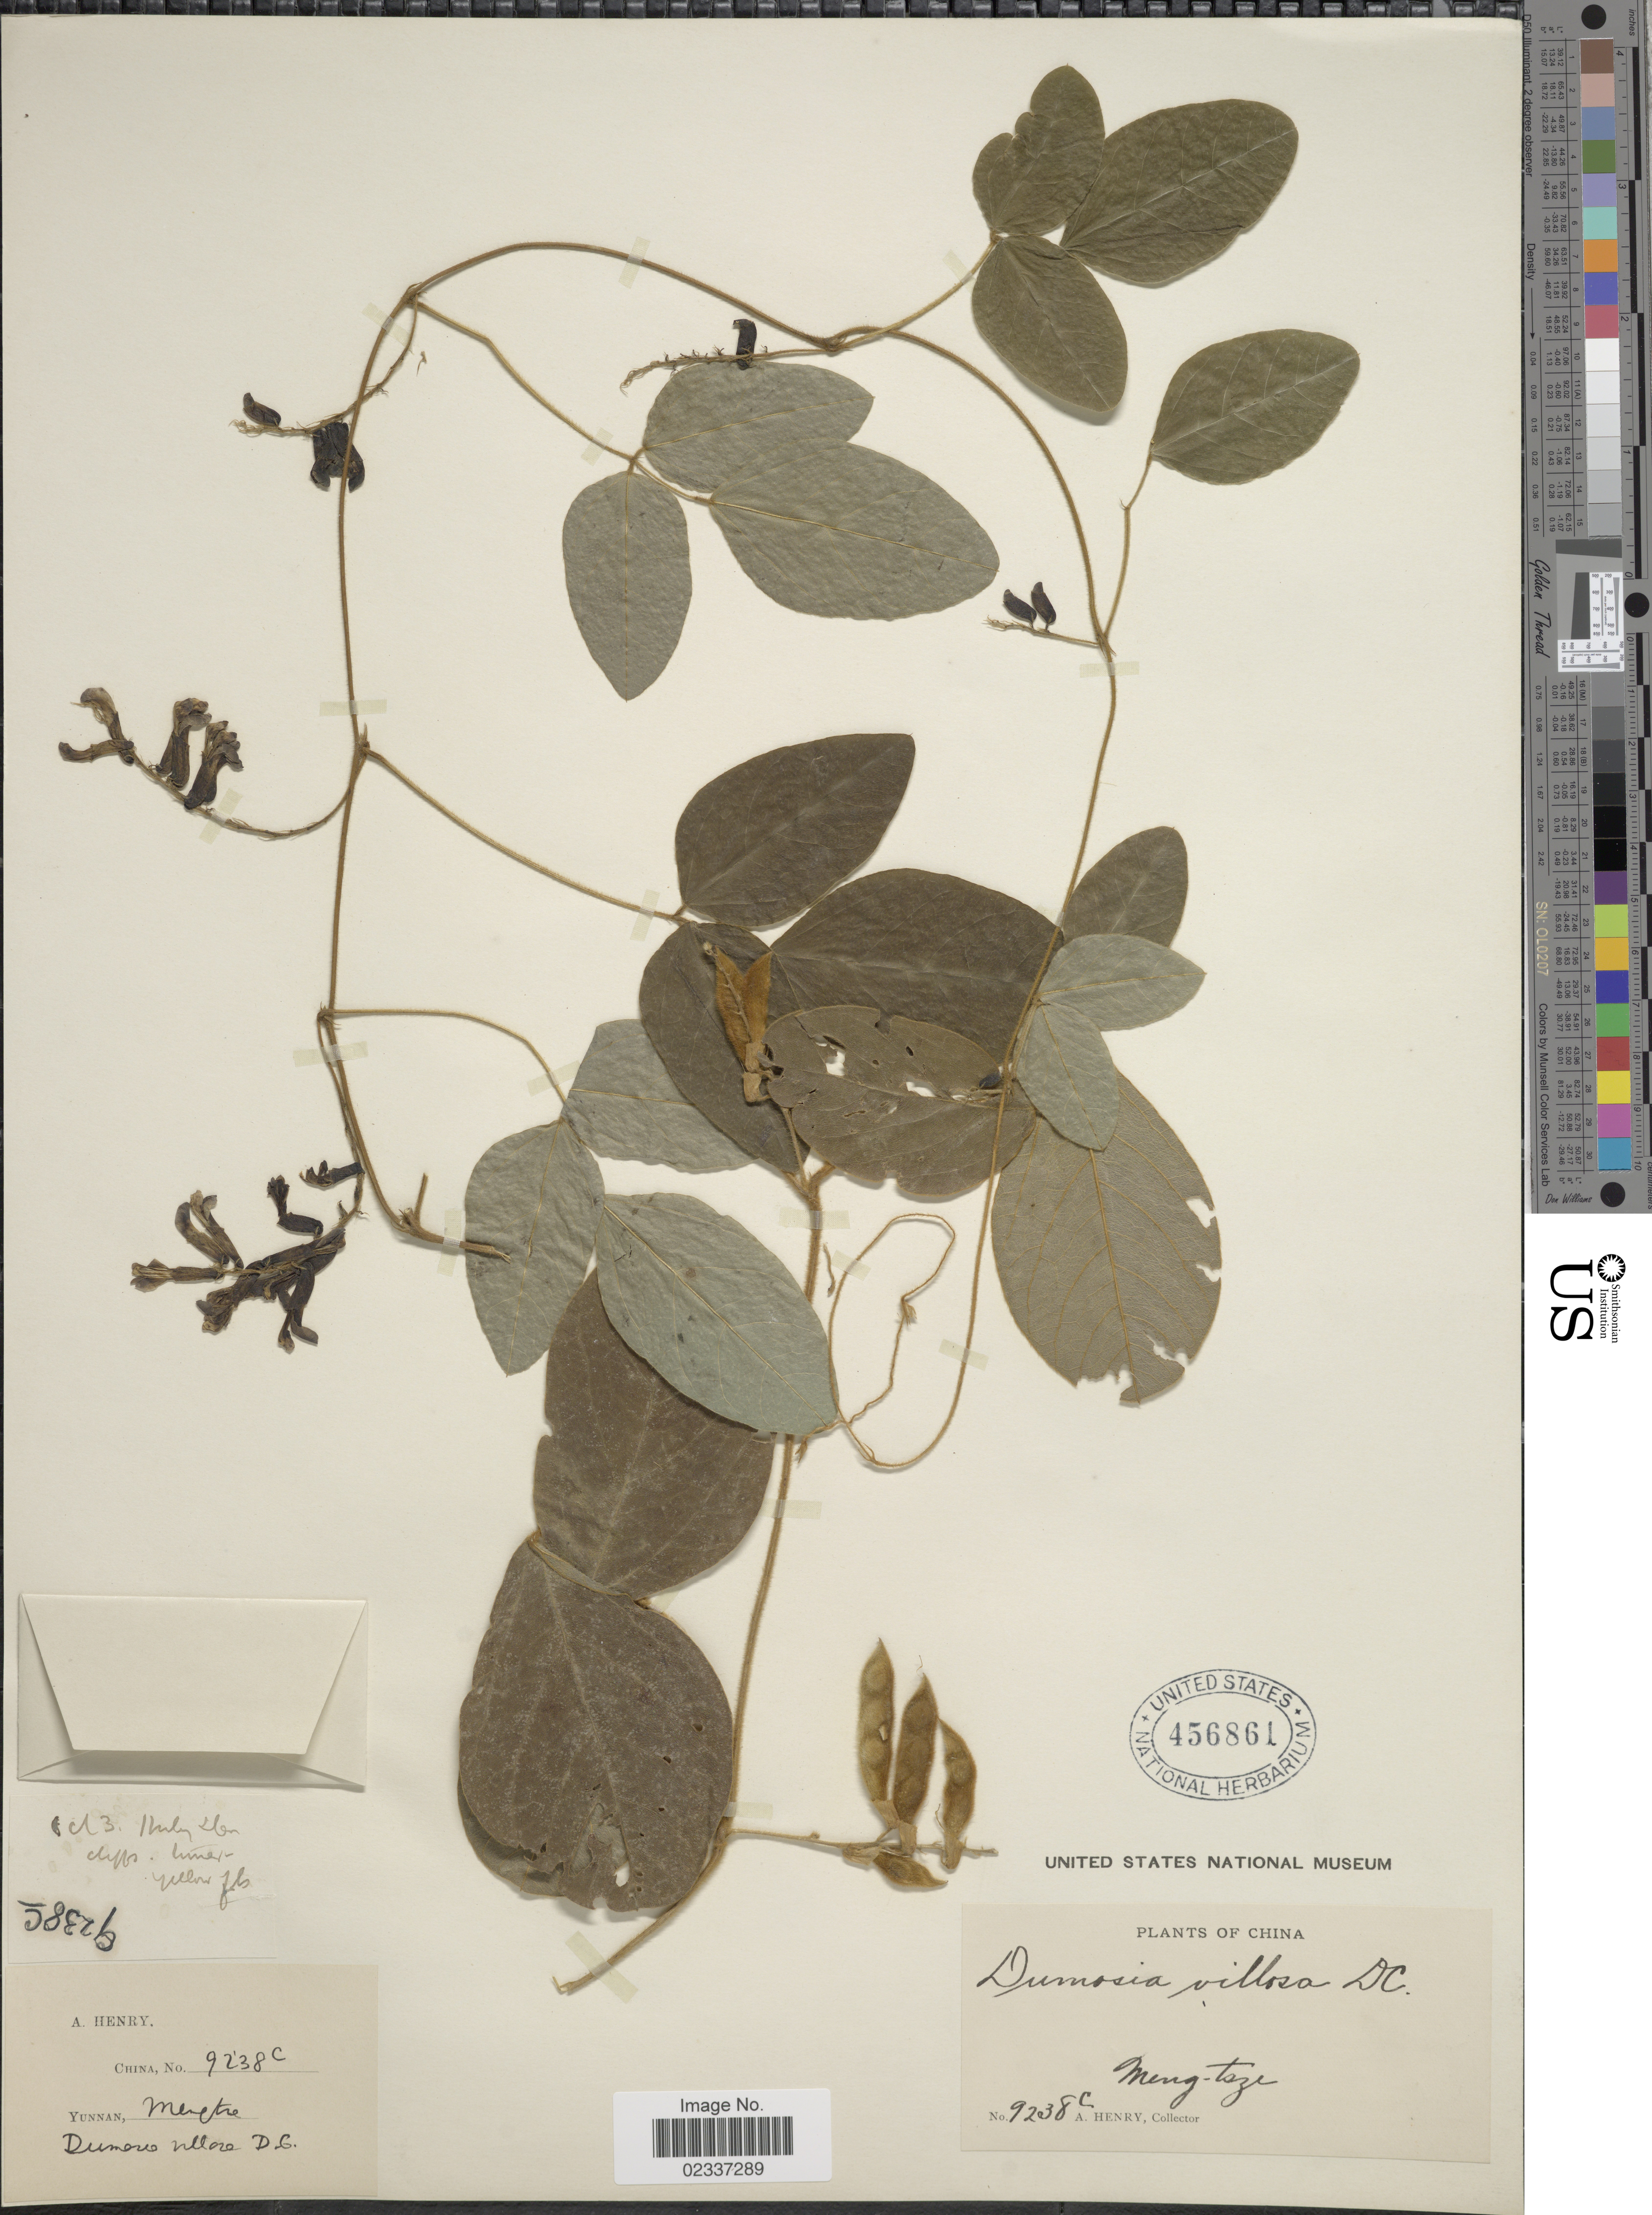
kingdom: Plantae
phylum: Tracheophyta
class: Magnoliopsida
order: Fabales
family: Fabaceae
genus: Dumasia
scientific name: Dumasia villosa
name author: DC.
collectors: A. Henry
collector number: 9238 C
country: China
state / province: Yunnan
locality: Yunnan, Mengtze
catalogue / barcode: US 456861